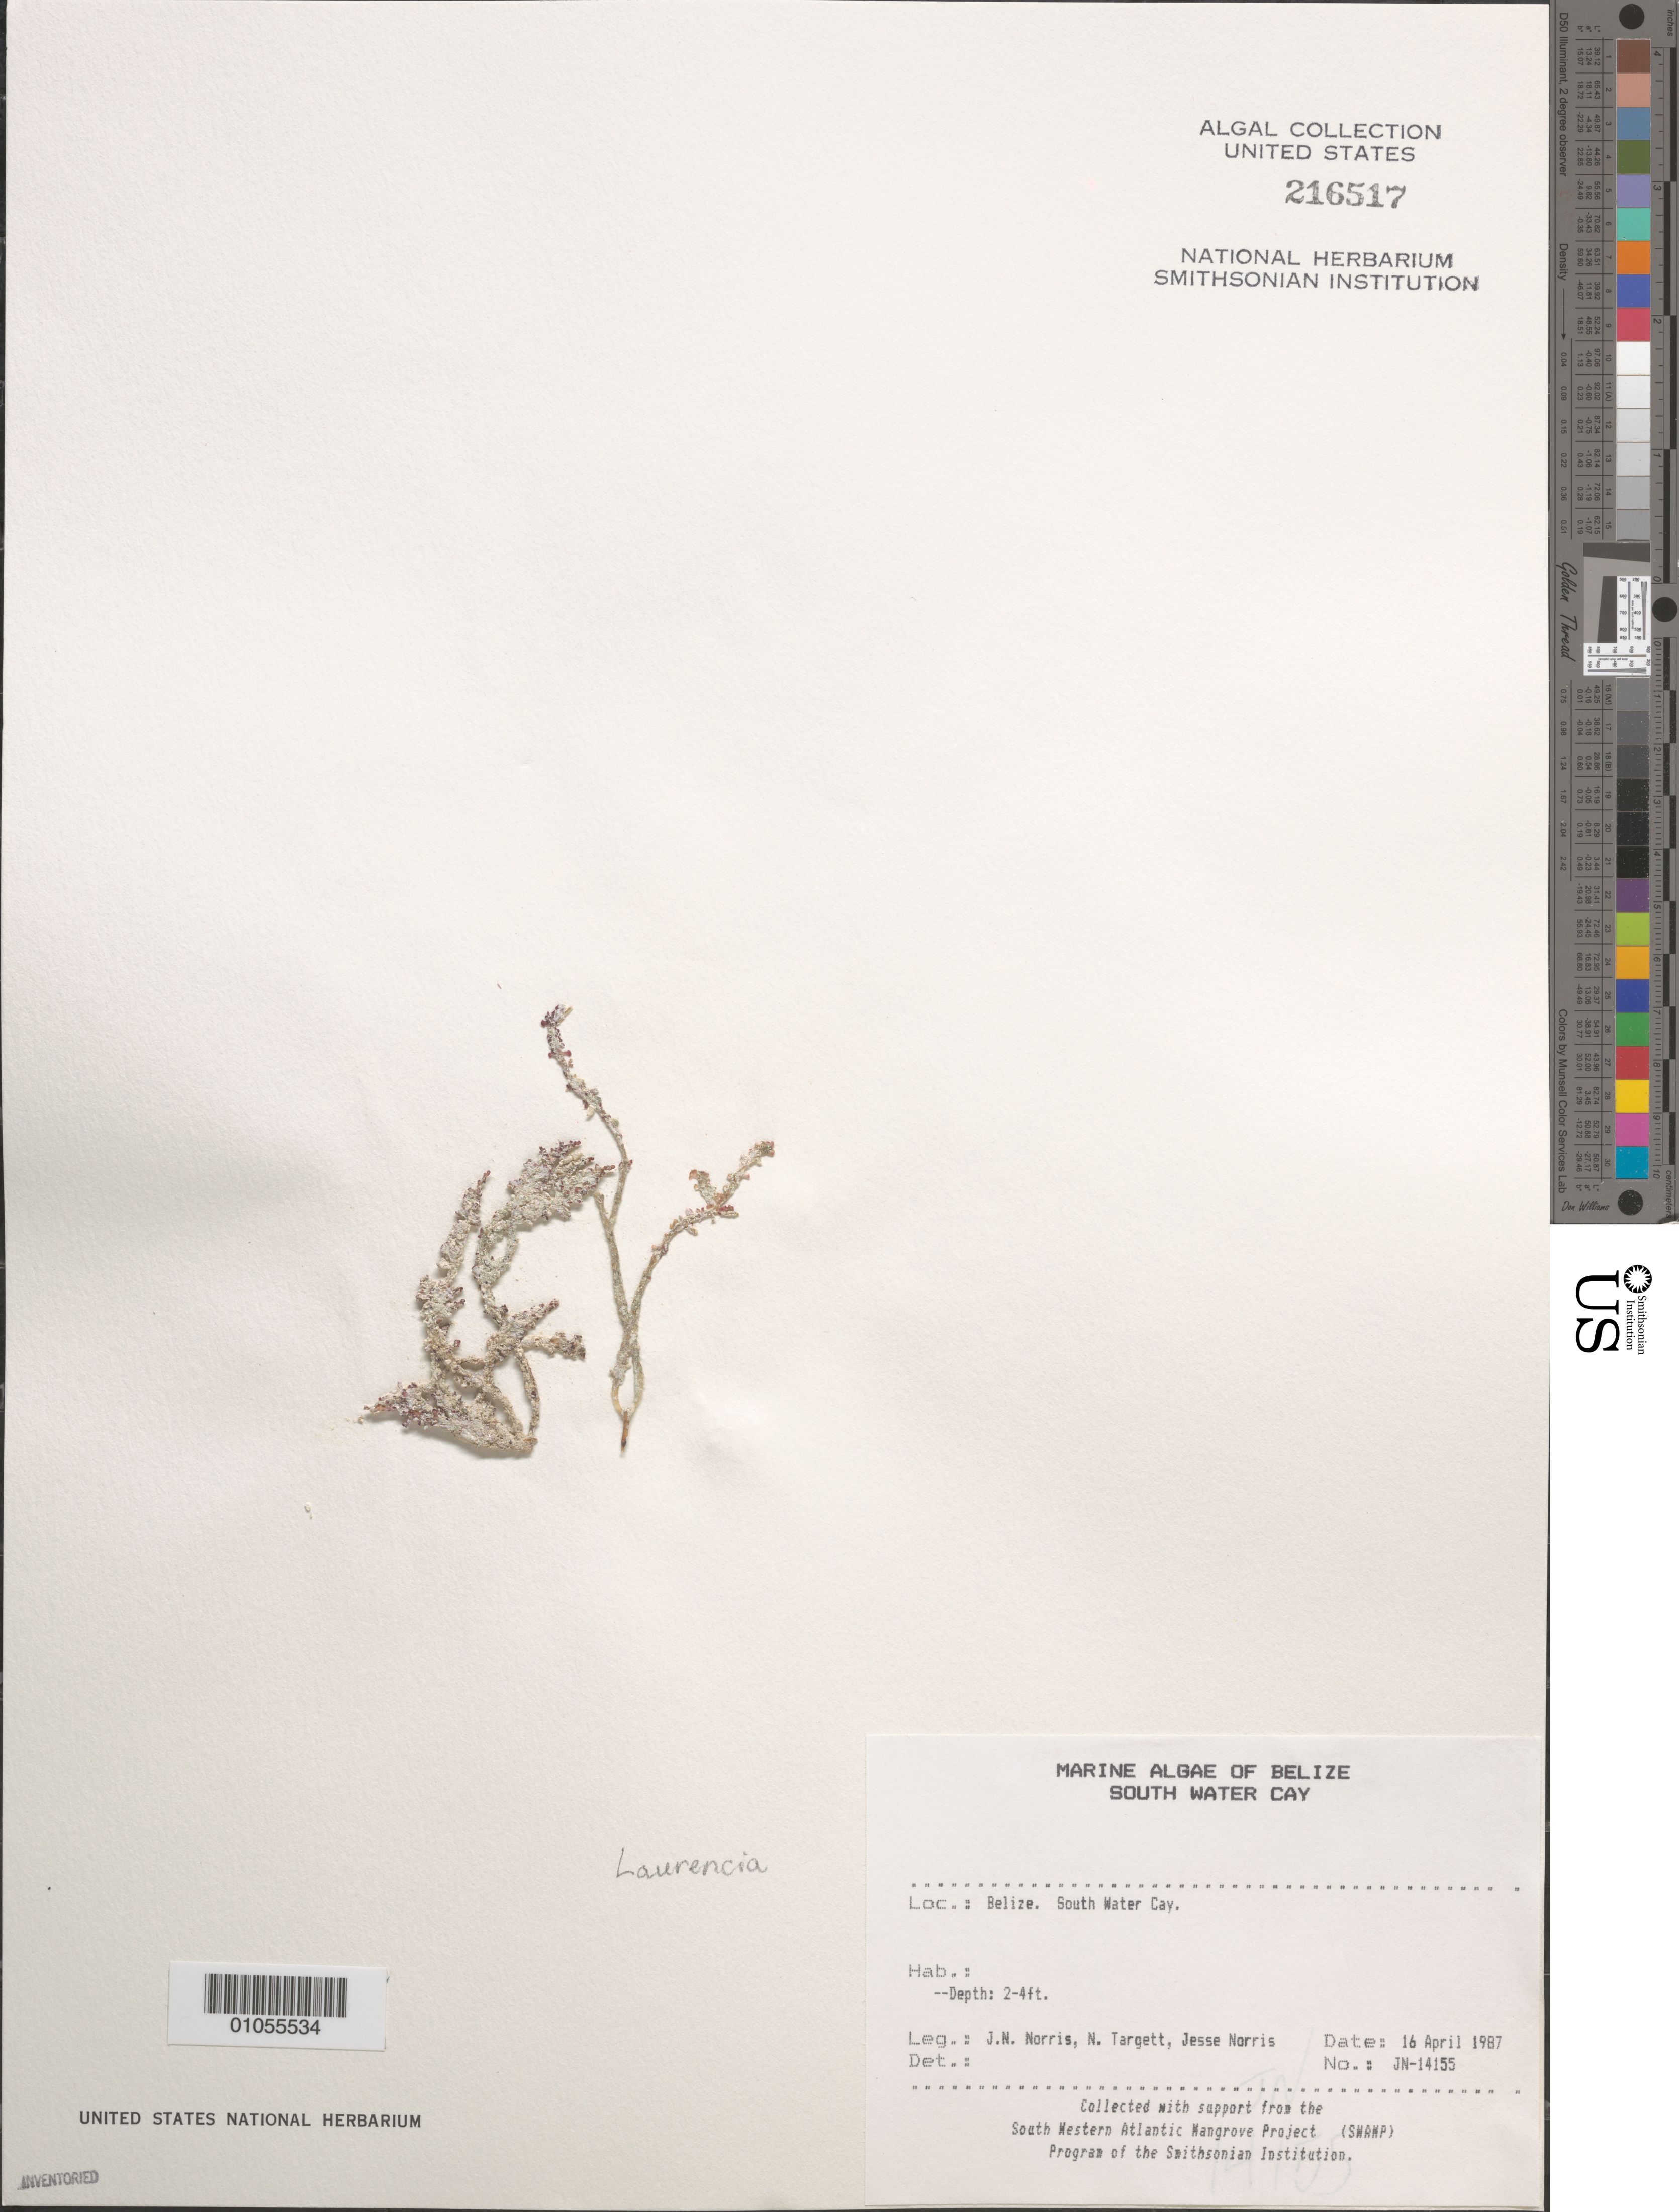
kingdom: Plantae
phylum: Rhodophyta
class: Florideophyceae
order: Ceramiales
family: Rhodomelaceae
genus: Laurencia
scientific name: Laurencia sp.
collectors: J. N. Norris, N. Targett & J. A. Norris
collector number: JN-14155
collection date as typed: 16 Apr 1987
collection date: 1987-04-16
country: Belize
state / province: Stann Creek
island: South Water Cay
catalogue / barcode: US 216517